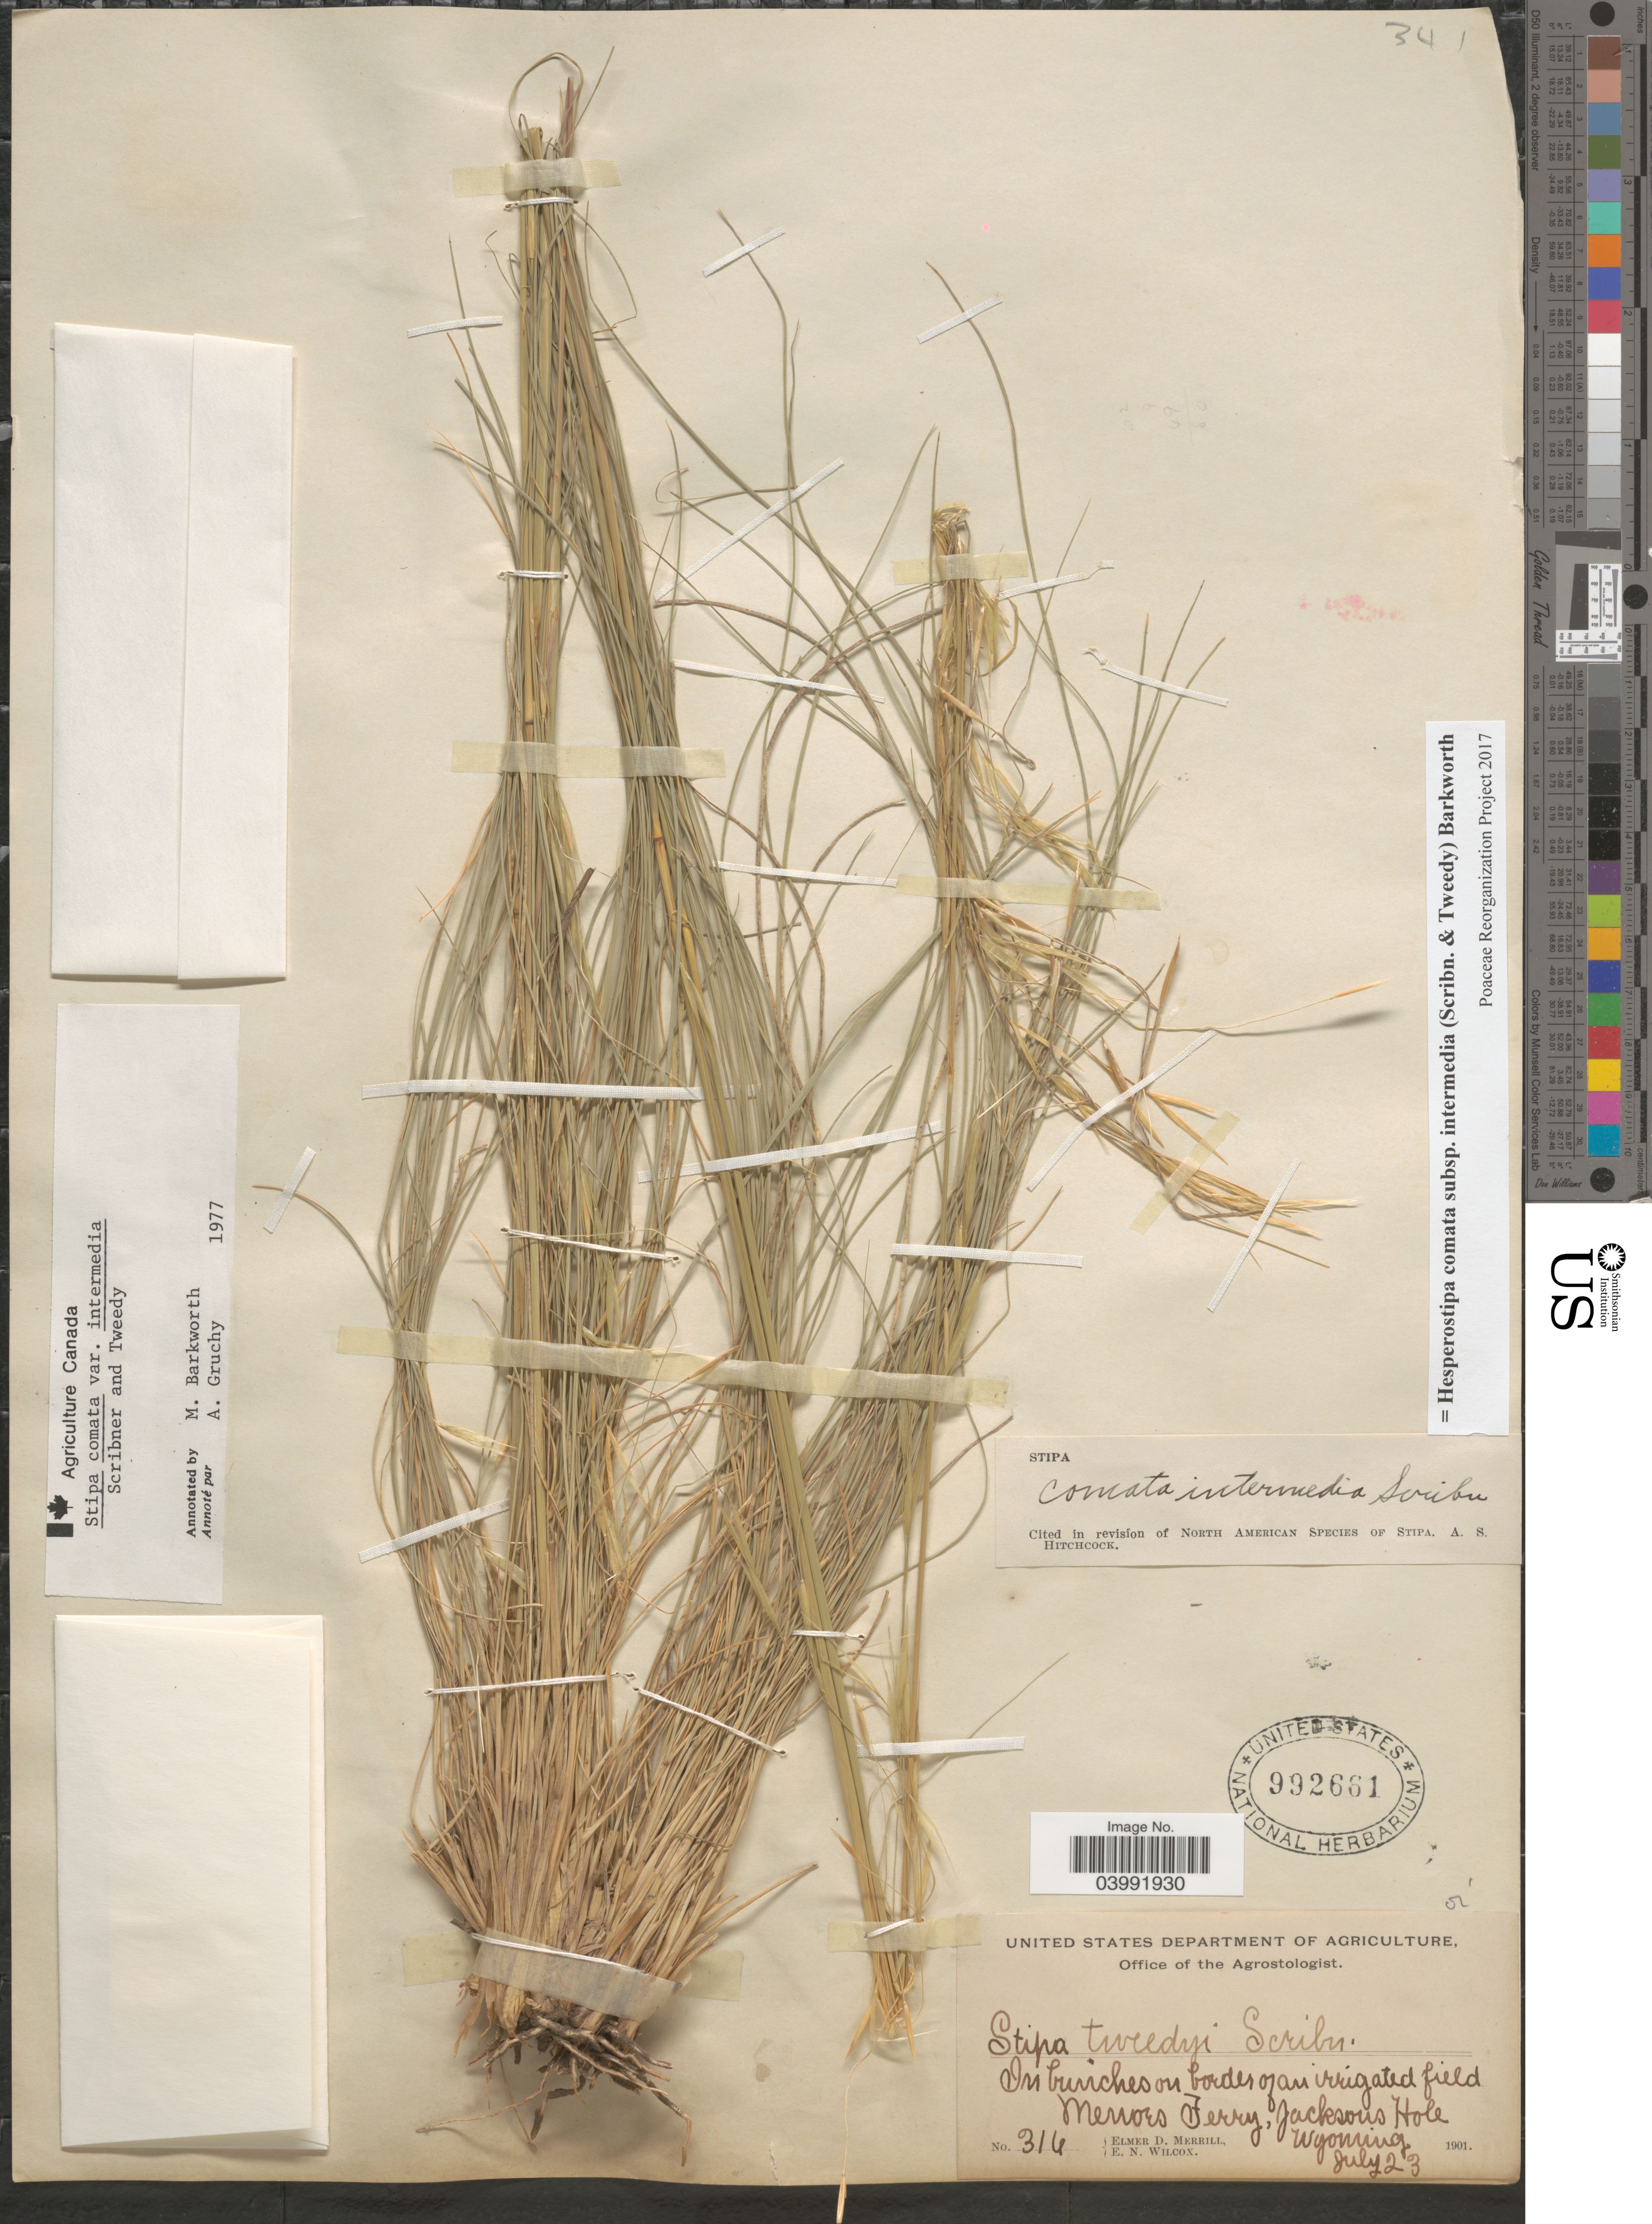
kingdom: Plantae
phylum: Tracheophyta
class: Liliopsida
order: Poales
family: Poaceae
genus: Hesperostipa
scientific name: Hesperostipa comata subsp. intermedia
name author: (Scribn. & Tweedy) Barkworth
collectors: E. D. Merrill & E. Wilcox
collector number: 316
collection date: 1901-07-23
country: United States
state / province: Wyoming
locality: Menors Ferry, Jacksons Hole.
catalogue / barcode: US 992661